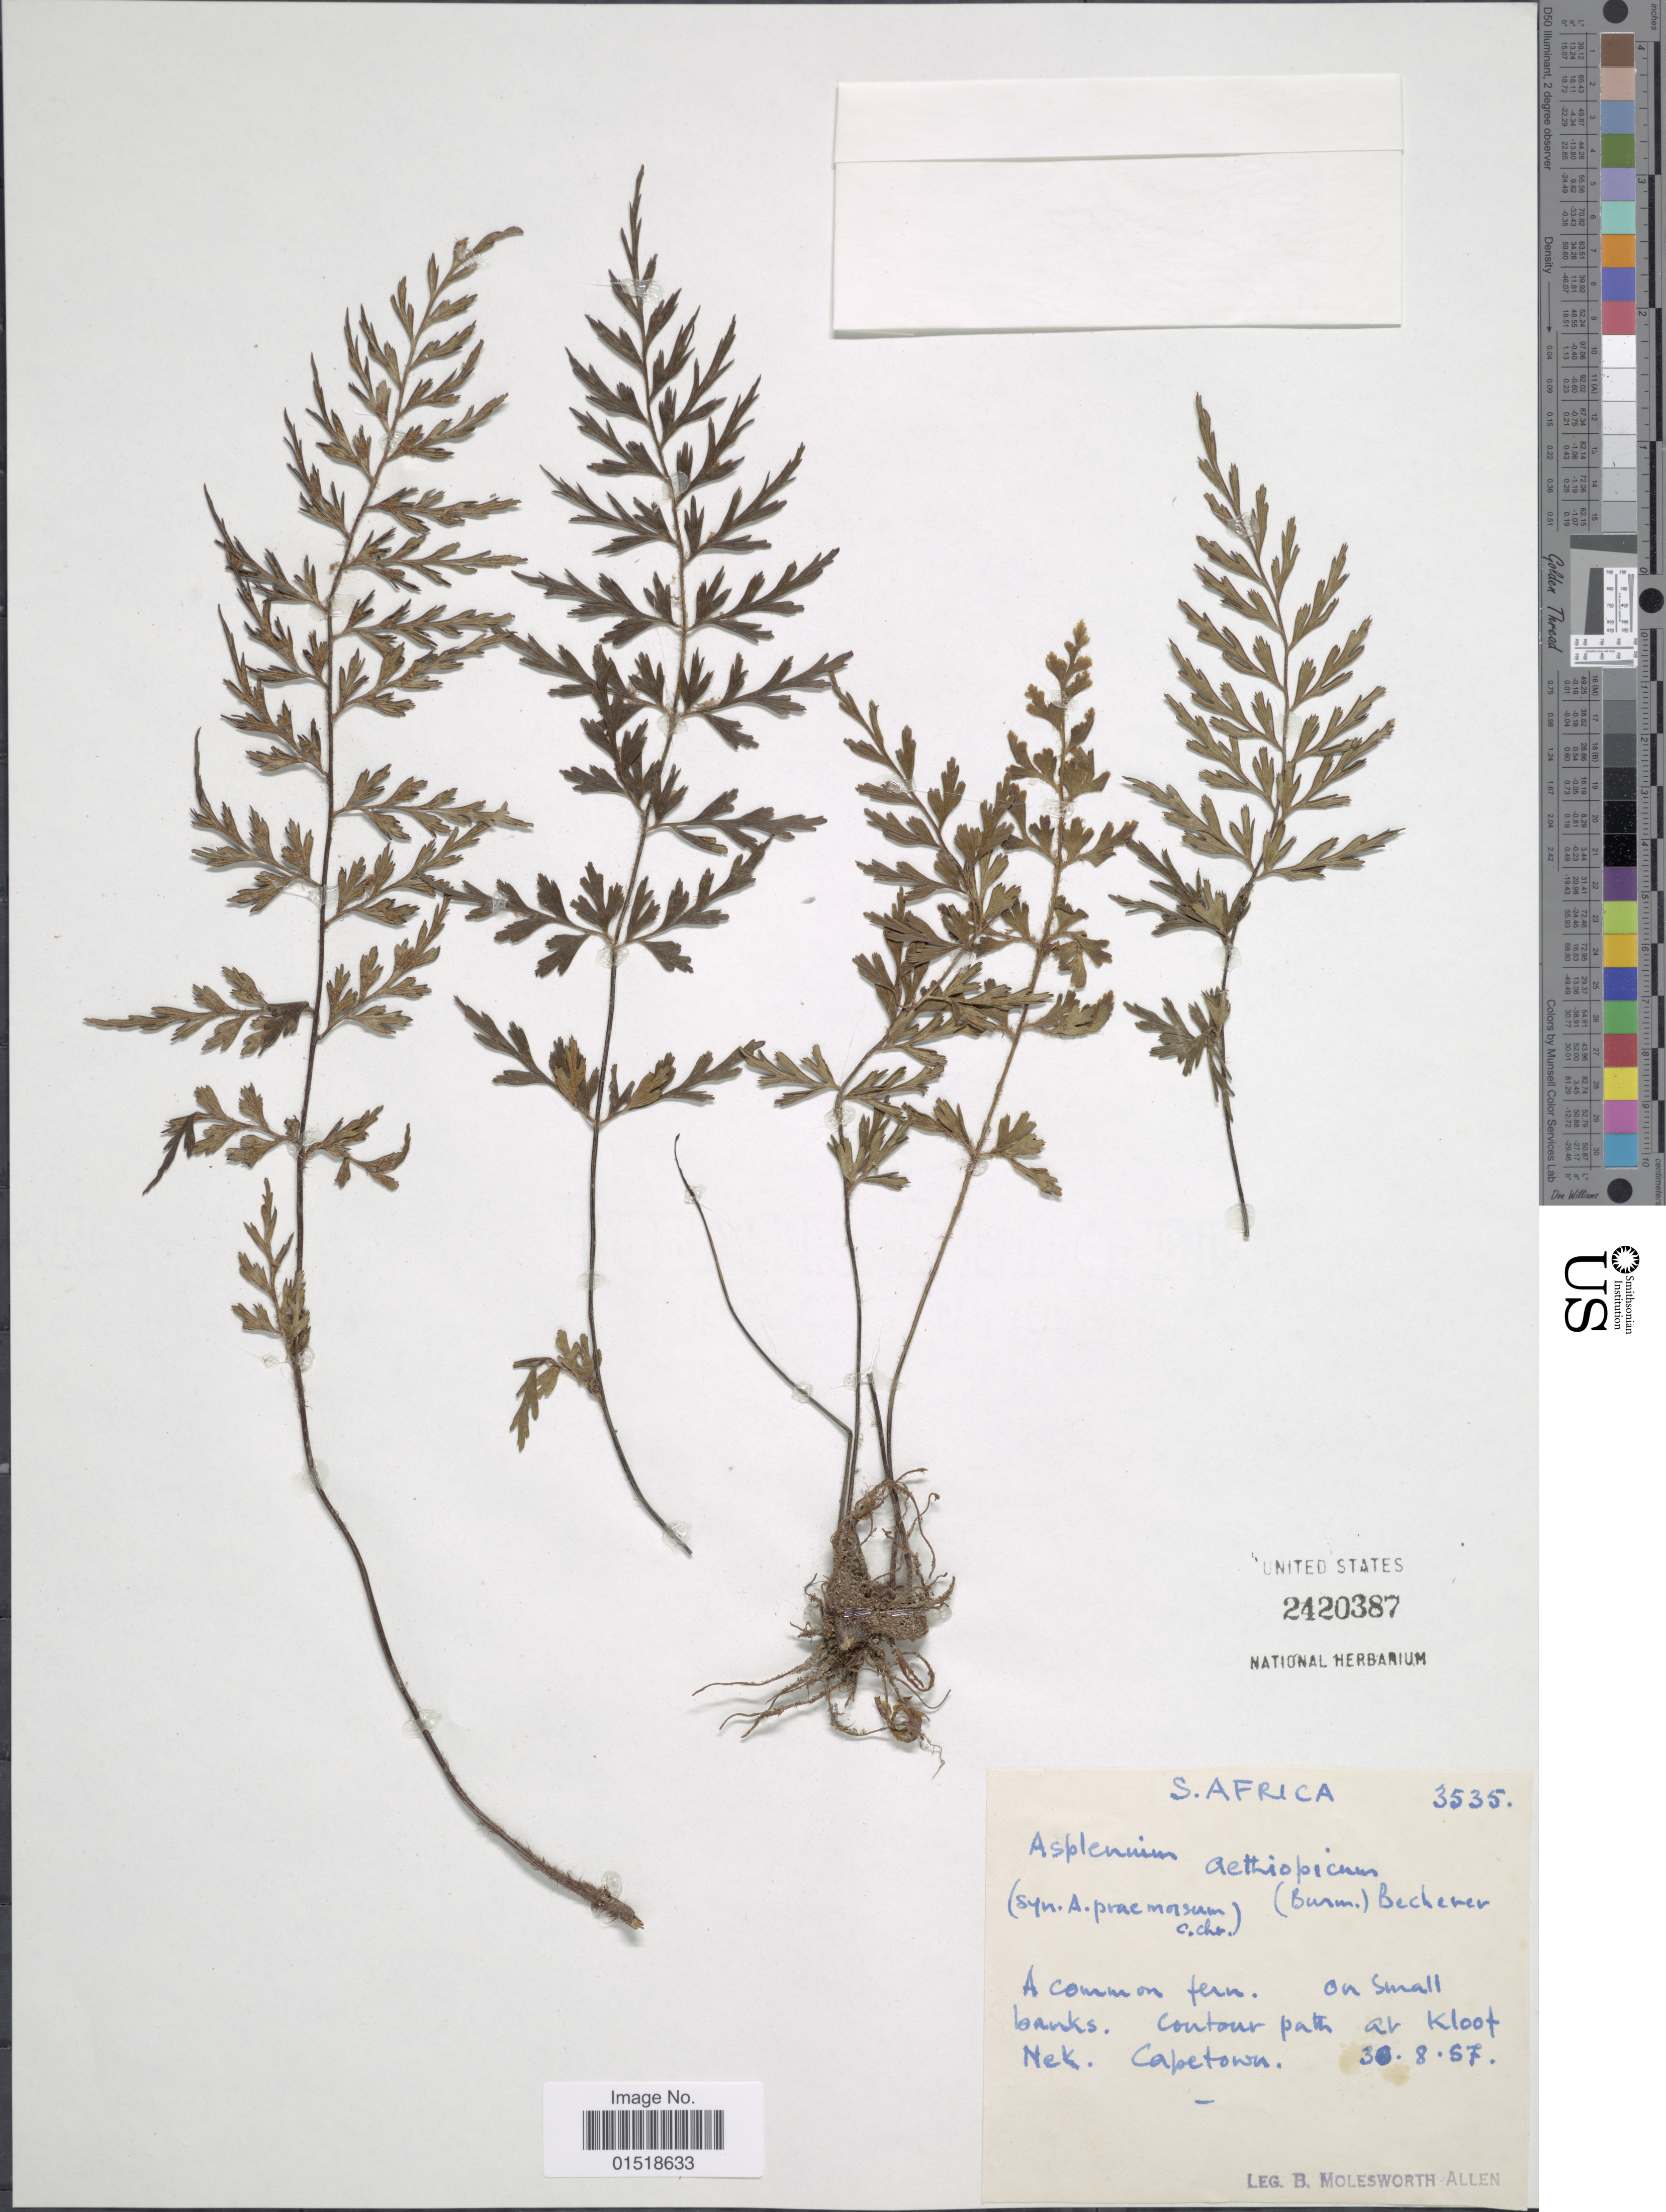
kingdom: Plantae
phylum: Tracheophyta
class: Polypodiopsida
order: Polypodiales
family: Aspleniaceae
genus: Asplenium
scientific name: Asplenium aethiopicum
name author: (Burm. f.) Bech.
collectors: B. E. G. Molesworth-Allen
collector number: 3535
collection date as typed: Transcribed d/m/y: 30/8/57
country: South Africa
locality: Contour path at Kloof Nek, Capetown.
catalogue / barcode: US 2420387